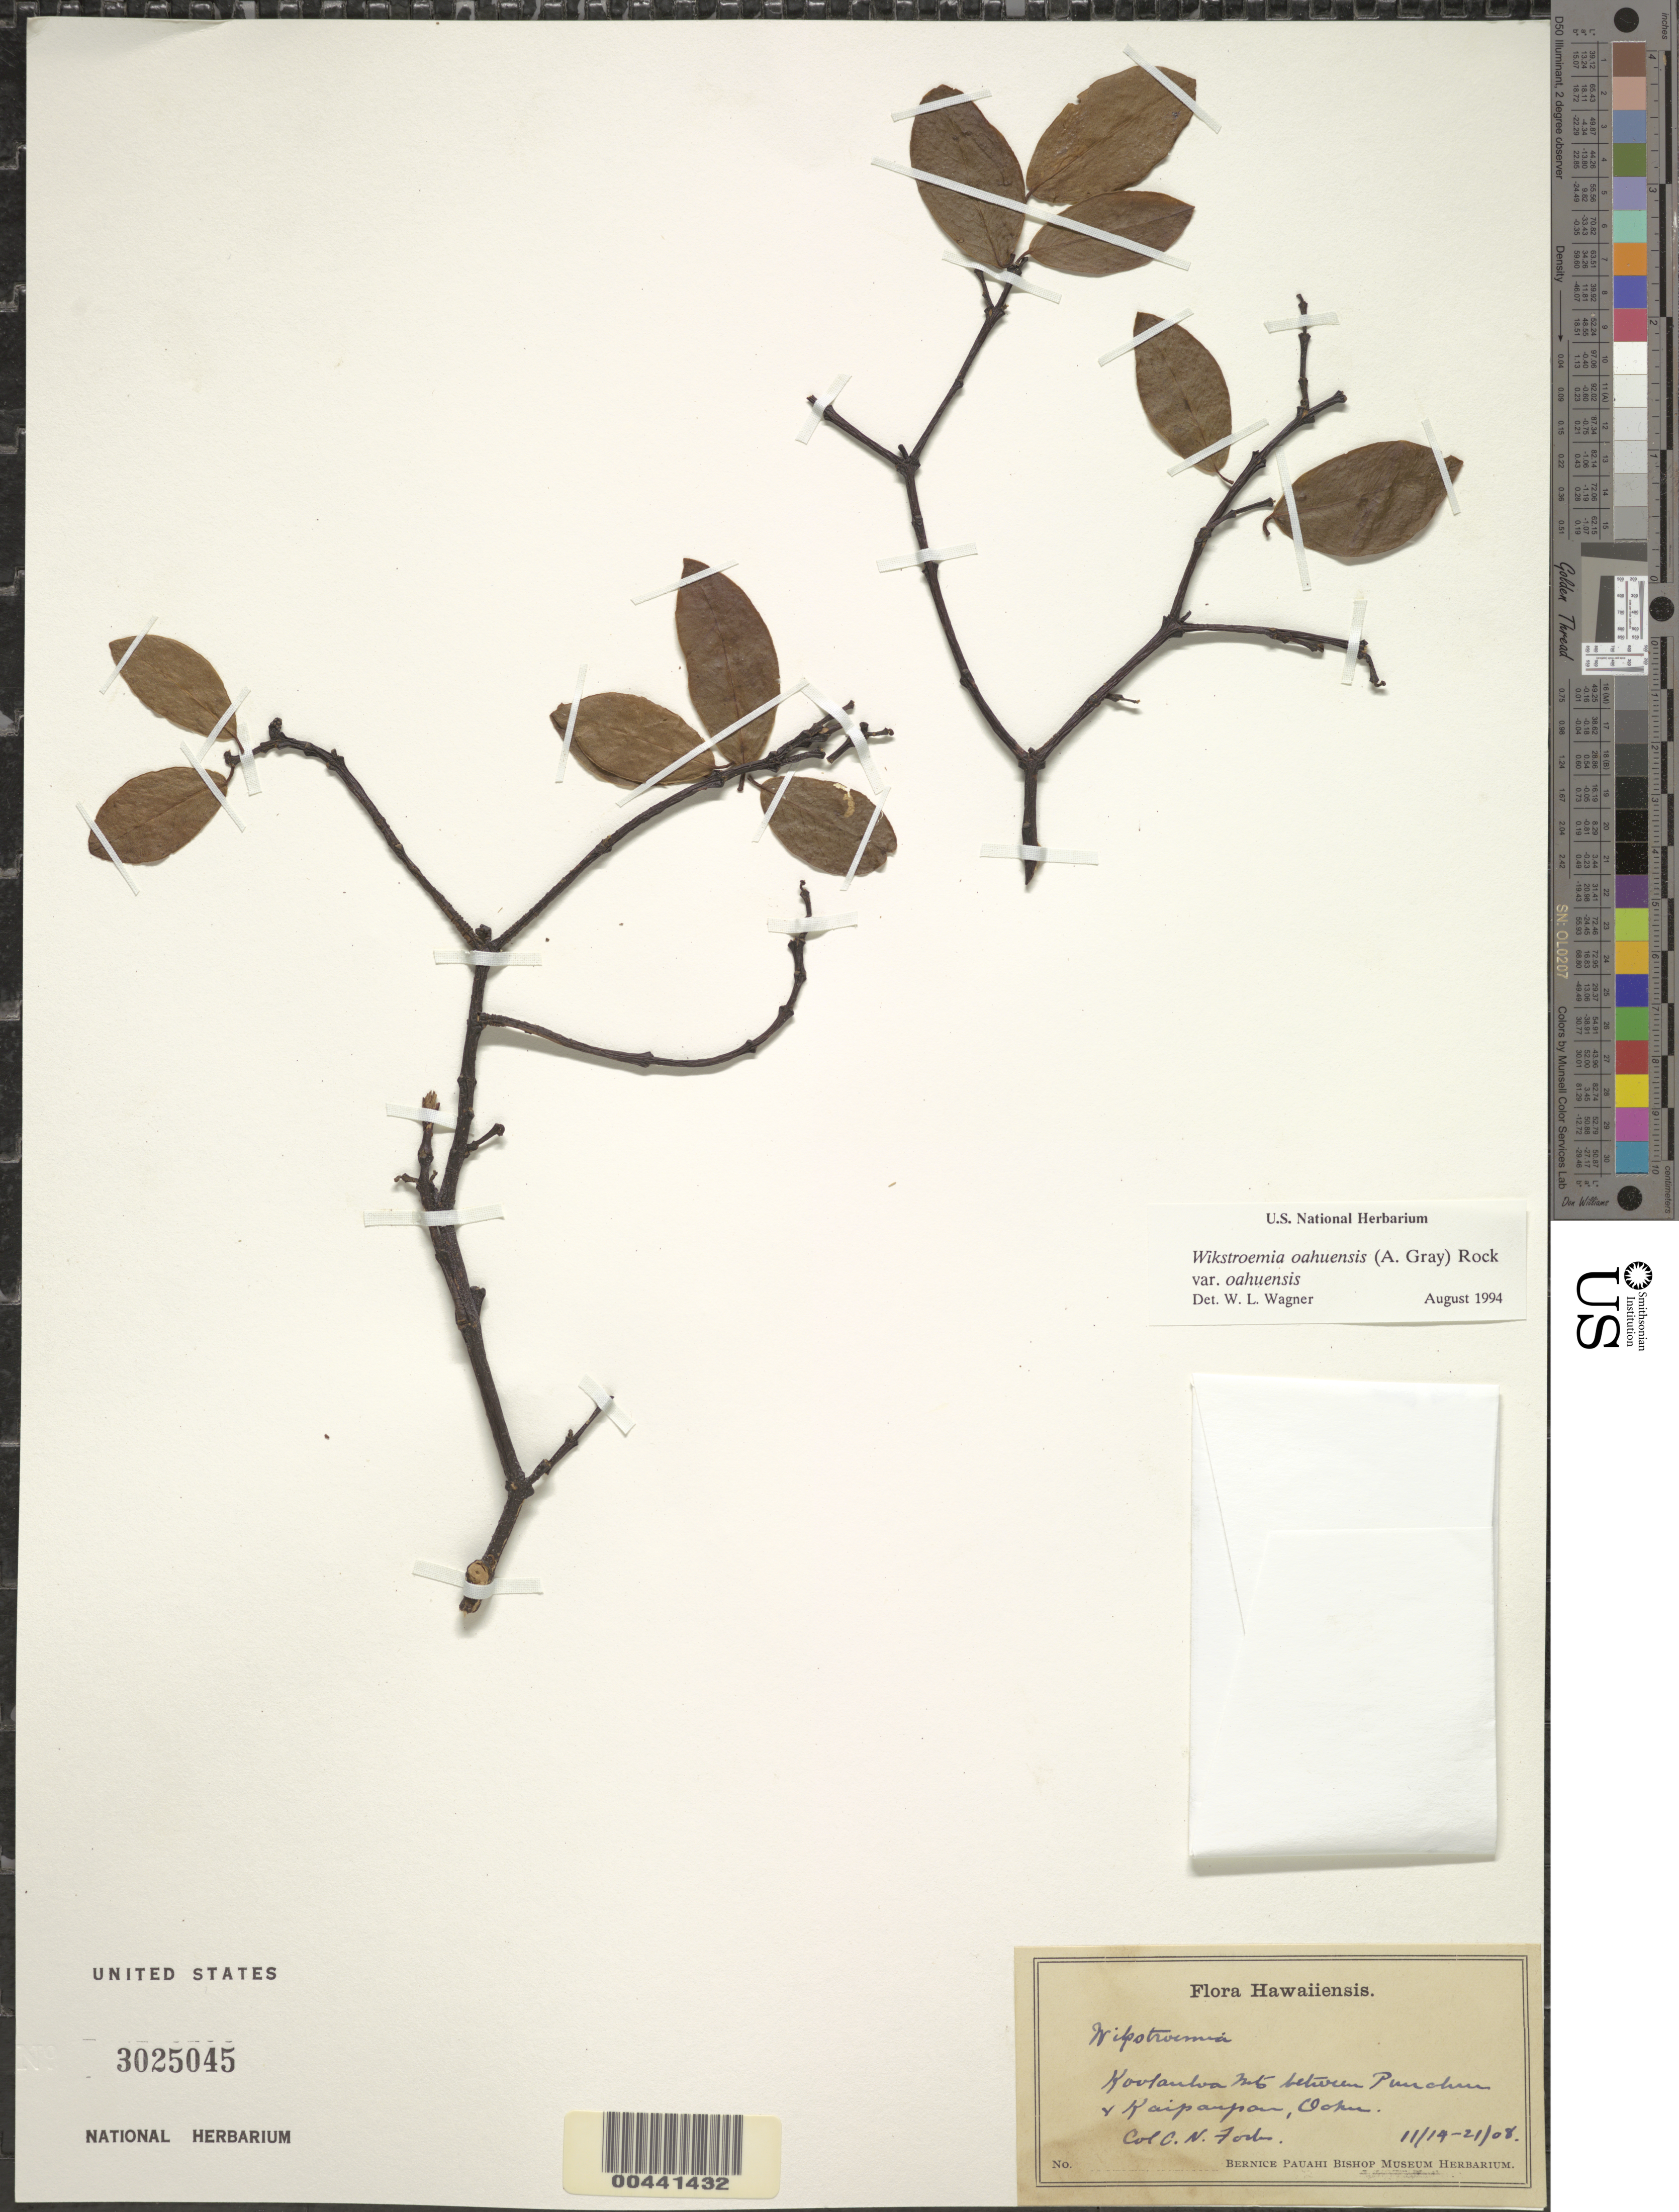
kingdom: Plantae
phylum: Tracheophyta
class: Magnoliopsida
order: Malvales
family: Thymelaeaceae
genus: Wikstroemia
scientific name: Wikstroemia oahuensis var. oahuensis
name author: (A. Gray) Rock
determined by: Wagner, W. L., (BOT), Smithsonian Institution - National Museum of Natural History (UNITED STATES)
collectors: C. N. Forbes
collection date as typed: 14 Nov 1908 to 21 Nov 1908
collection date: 1908-11-14/1908-11-21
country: United States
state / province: Hawaii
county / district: Honolulu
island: Oahu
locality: Koolauloa Mts between Puuohuu and Kaipaupau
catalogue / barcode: US 3025045